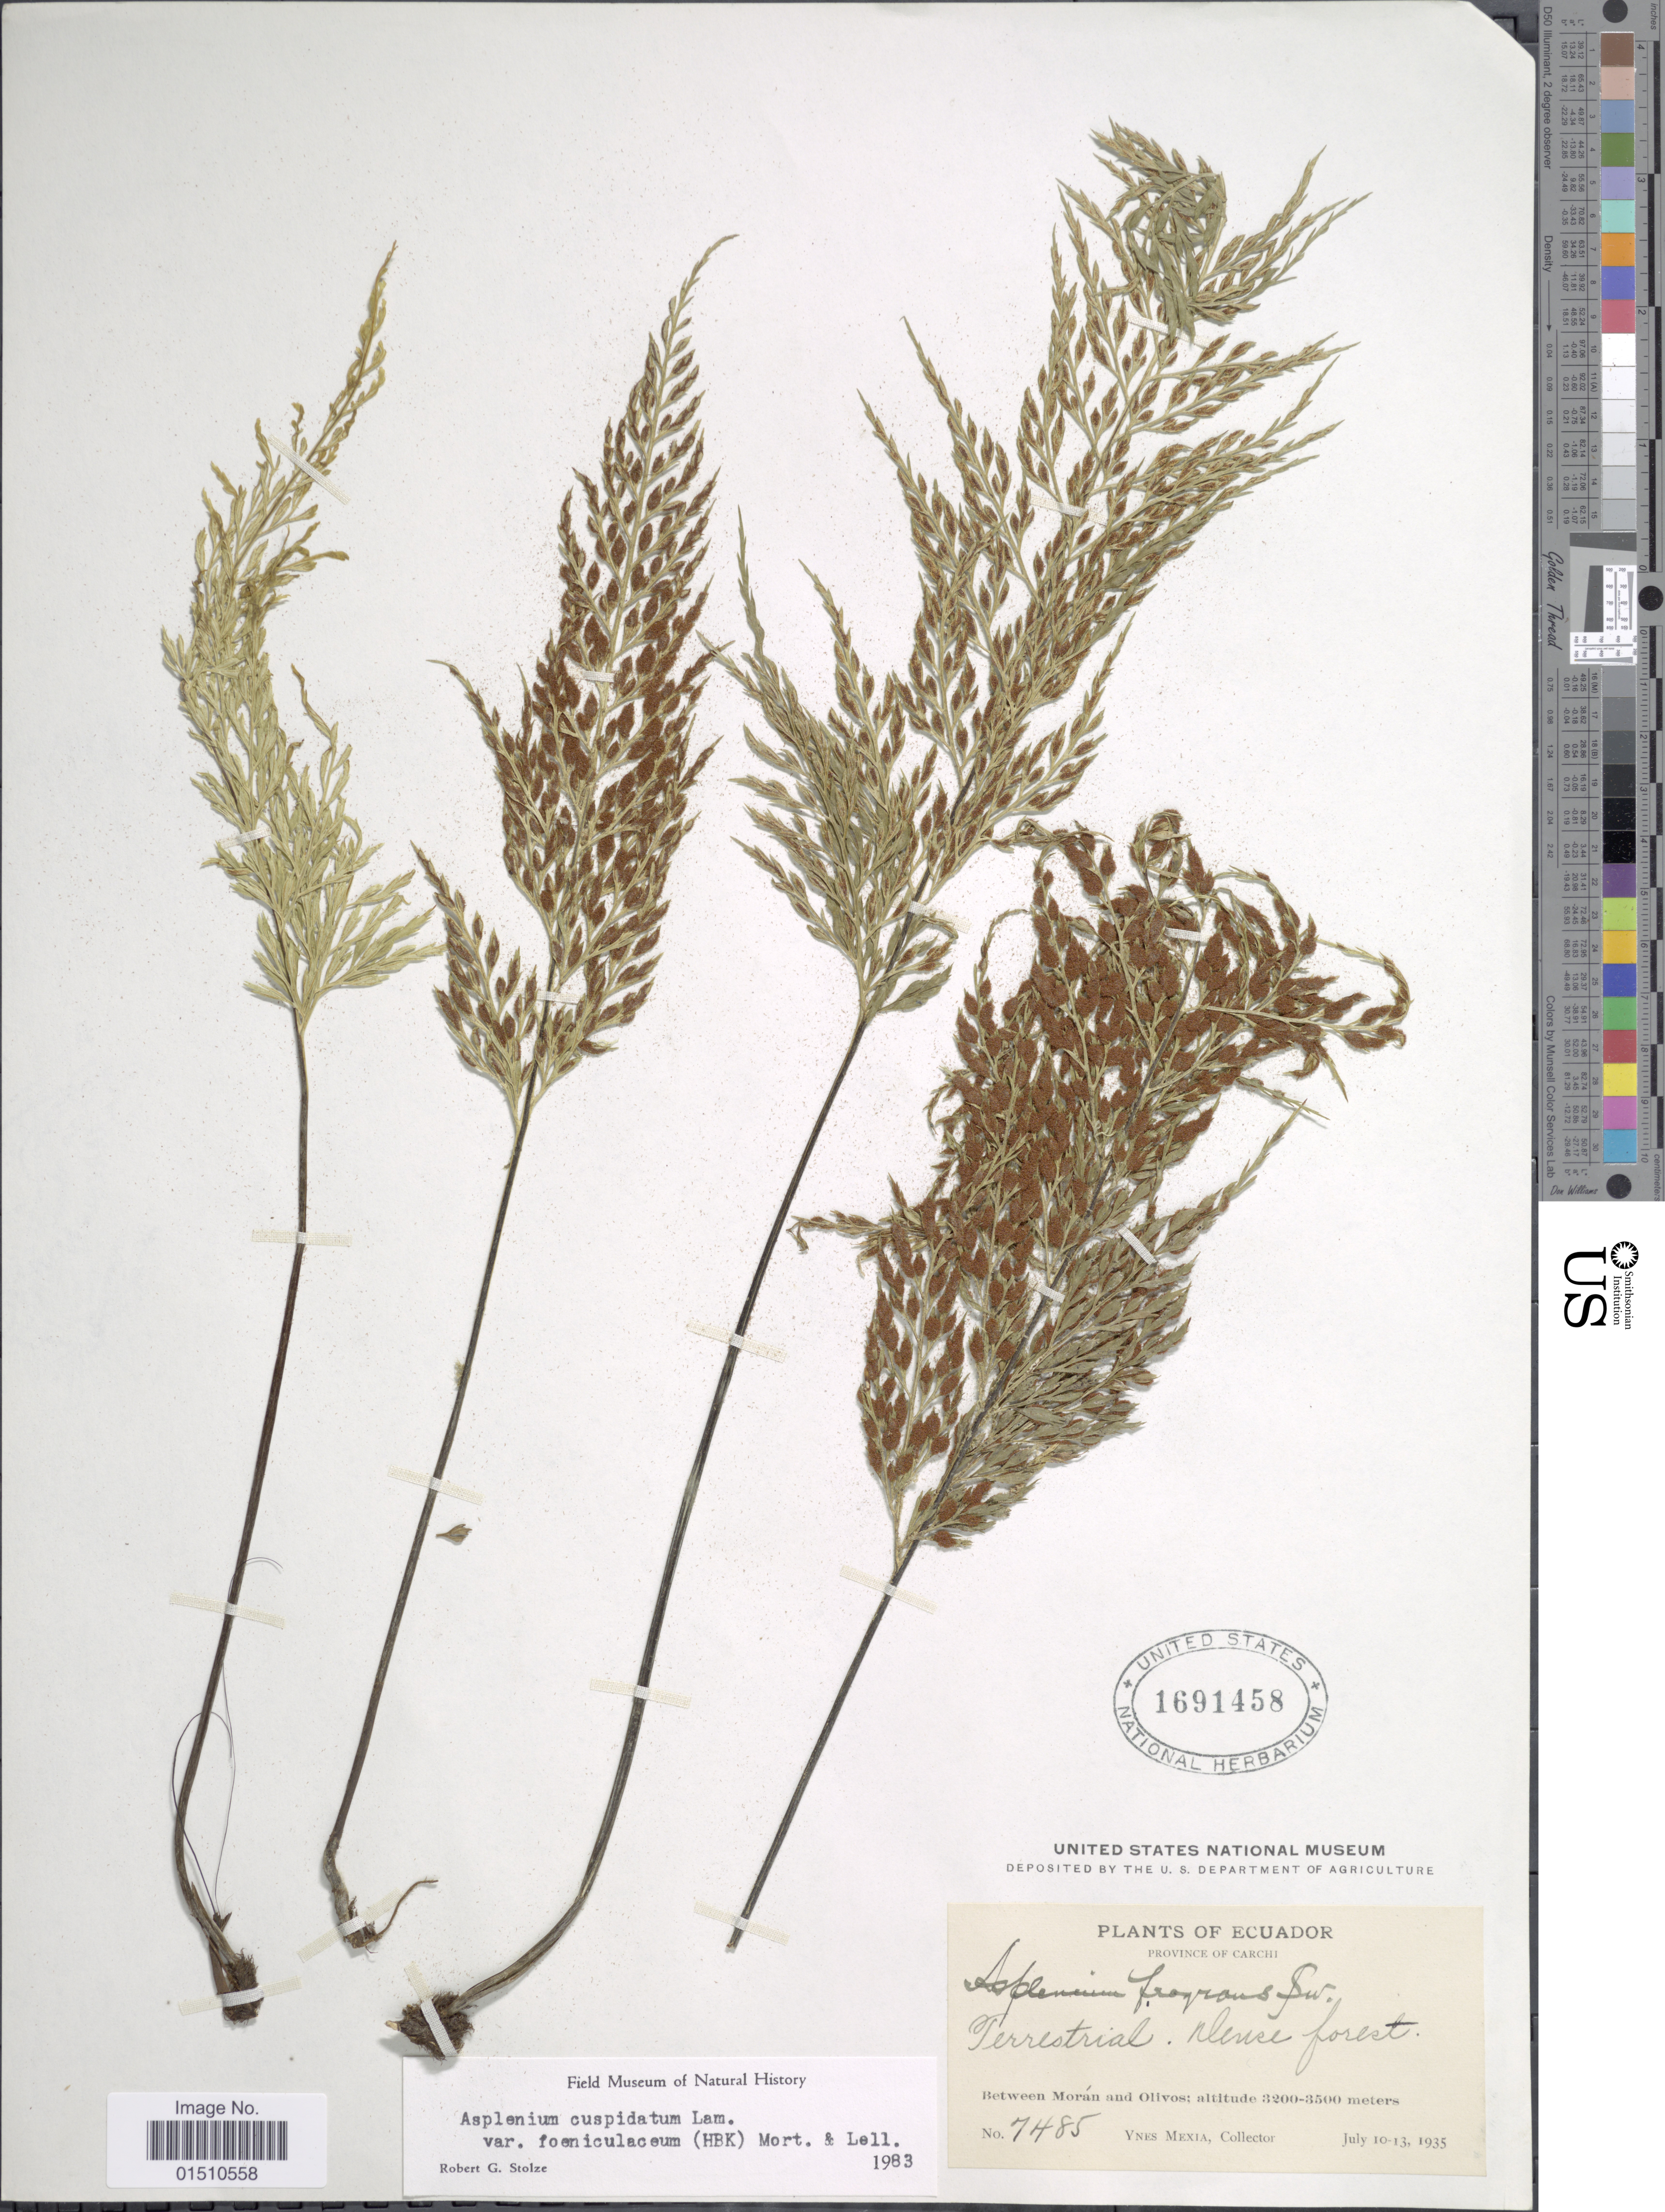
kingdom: Plantae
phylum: Tracheophyta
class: Polypodiopsida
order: Polypodiales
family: Aspleniaceae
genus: Asplenium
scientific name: Asplenium cuspidatum var. abrotanoides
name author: (C. Presl) C.V. Morton & Lellinger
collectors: Y. Mexia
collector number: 7485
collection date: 1935-07-10/1935-07-13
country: Ecuador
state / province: Carchi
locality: Ecuador, between Moran and Olivos.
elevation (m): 3200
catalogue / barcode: US 1691458